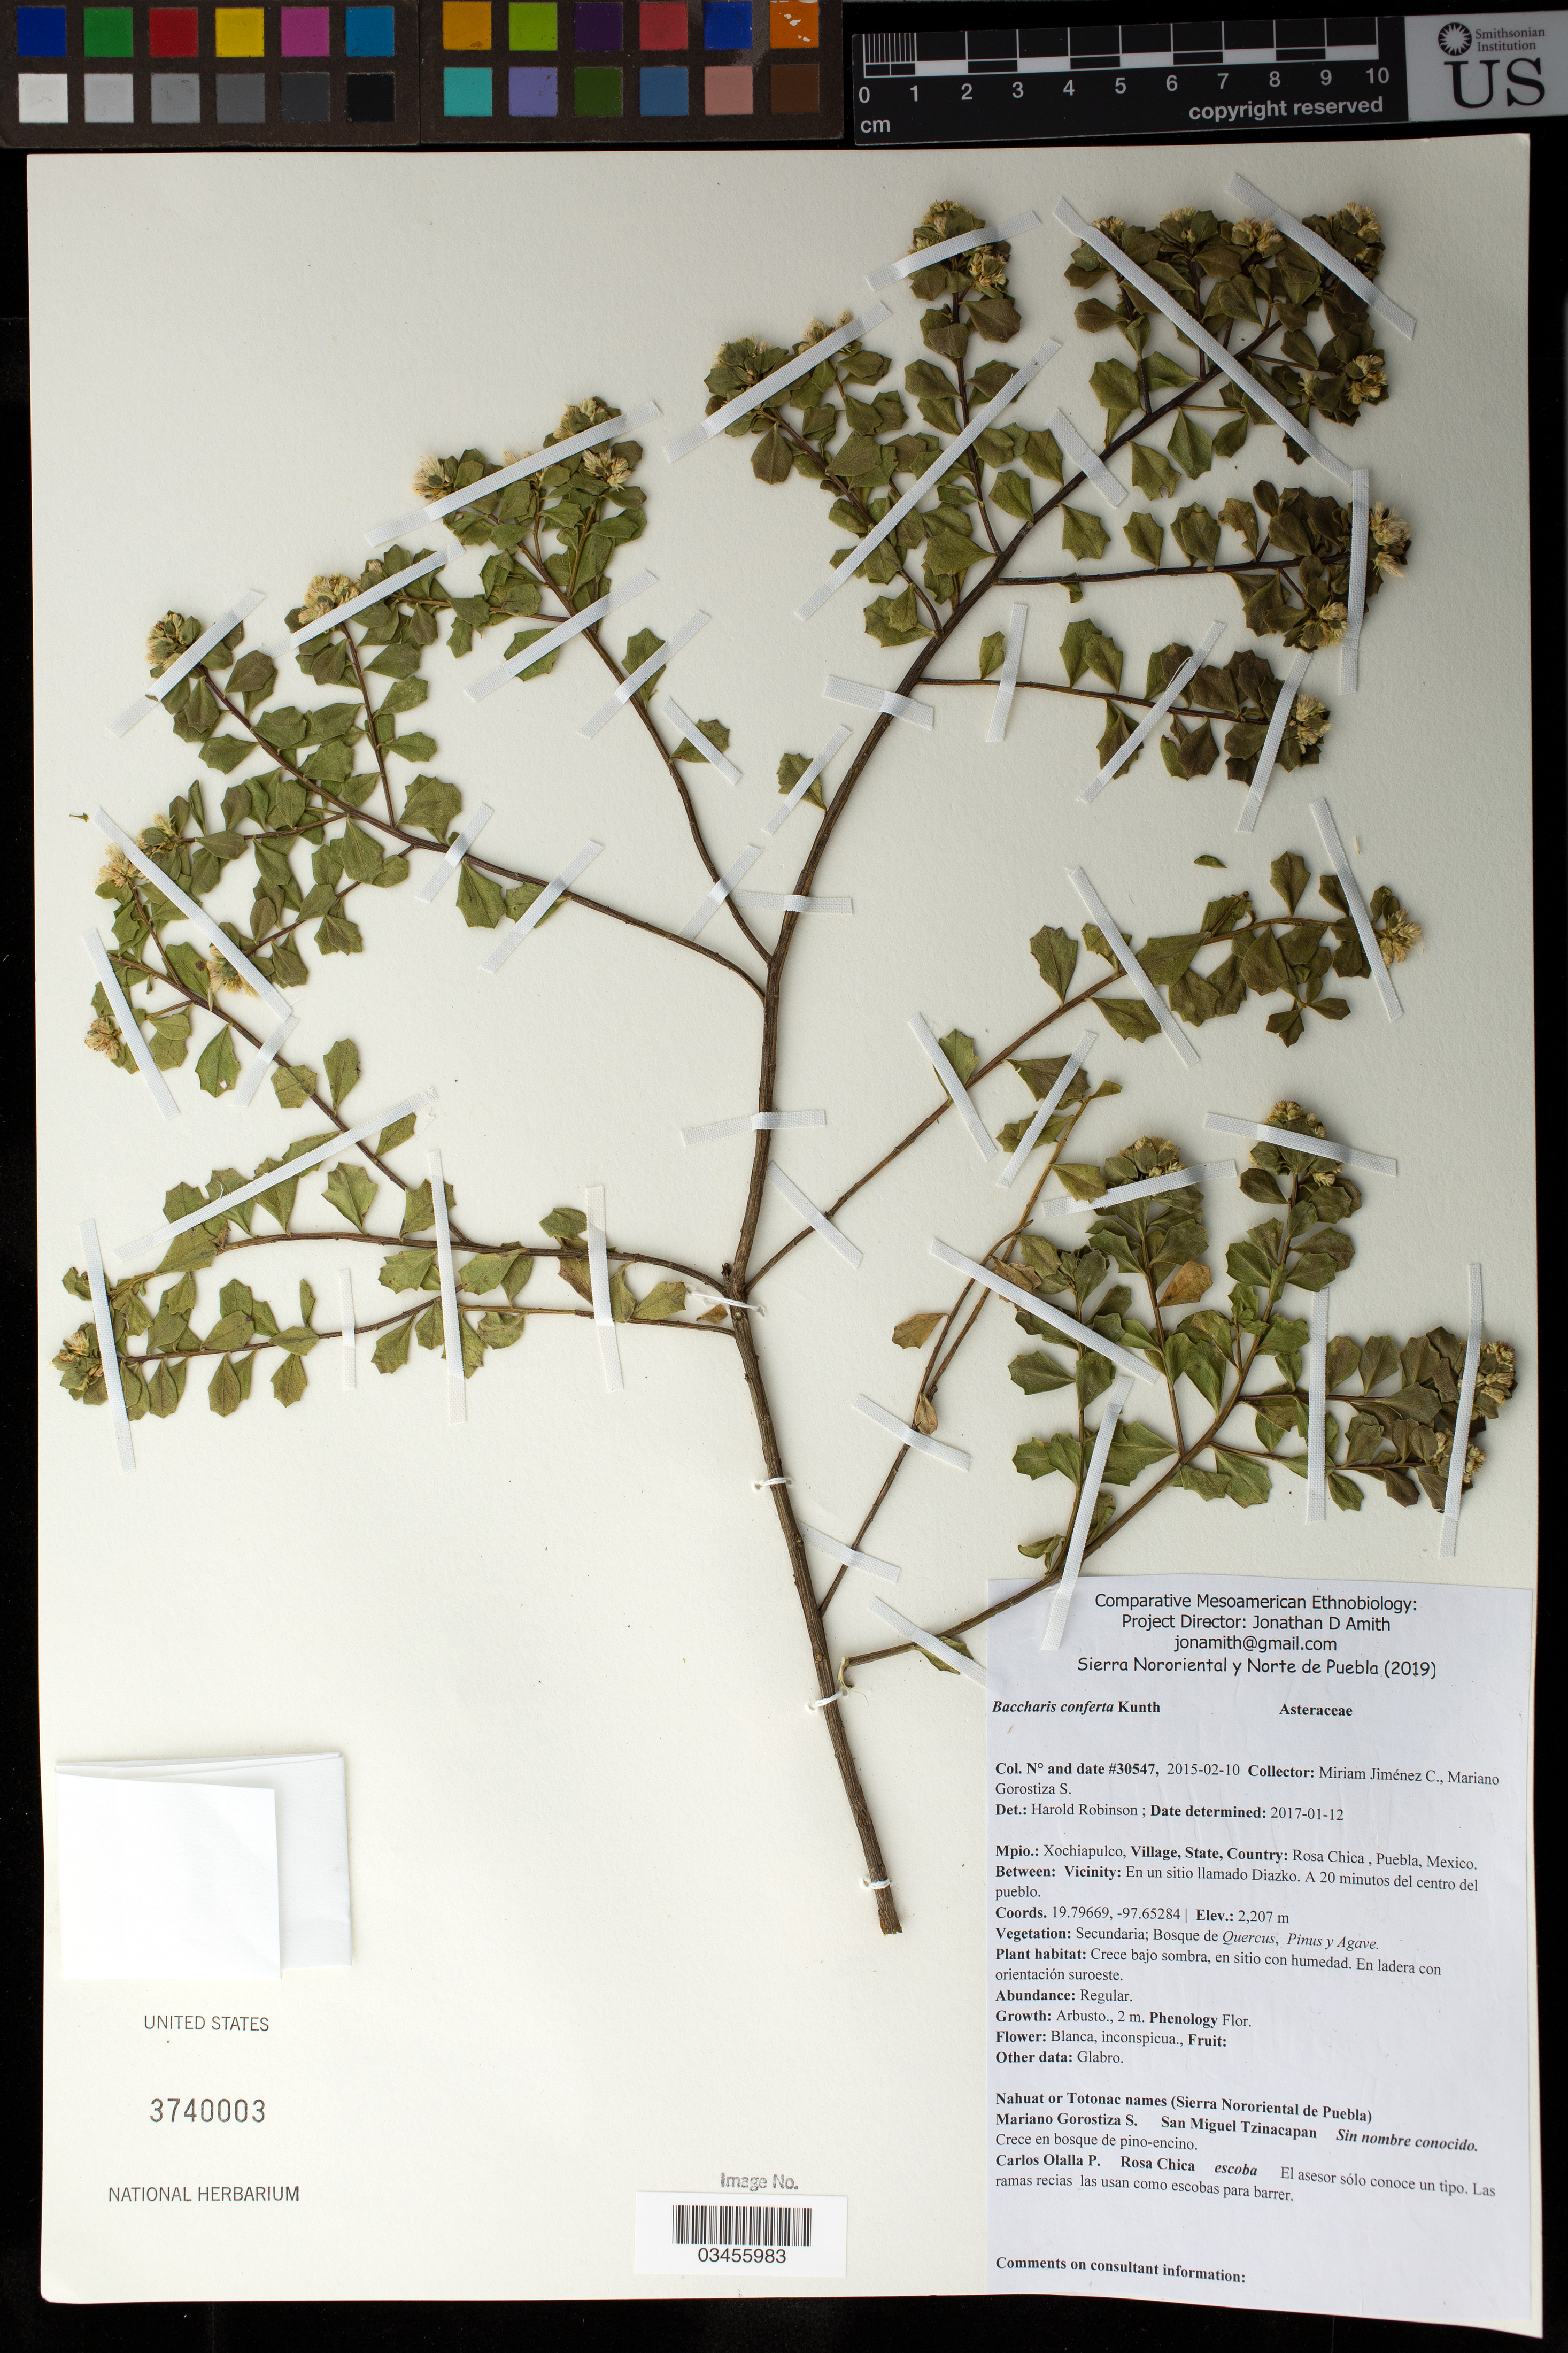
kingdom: Plantae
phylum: Tracheophyta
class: Magnoliopsida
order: Asterales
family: Asteraceae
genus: Baccharis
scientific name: Baccharis conferta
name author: Kunth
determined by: Robinson, Harold E., (US)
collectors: M. Jiménez Chimil & M. Gorostiza S.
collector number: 30547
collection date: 2015-02-10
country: México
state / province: Puebla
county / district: Xochiapulco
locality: PUEBLO: Rosa Chica; LOCALIDAD EXACTA: En un sitio llamado Diazko. A 20 minutos del centro del pueblo.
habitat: Bosque de Quercus, Pinus y Agave | Crece bajo sombra, en sitio con humedad. En ladera con orientación suroeste.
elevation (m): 2207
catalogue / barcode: US 3740003